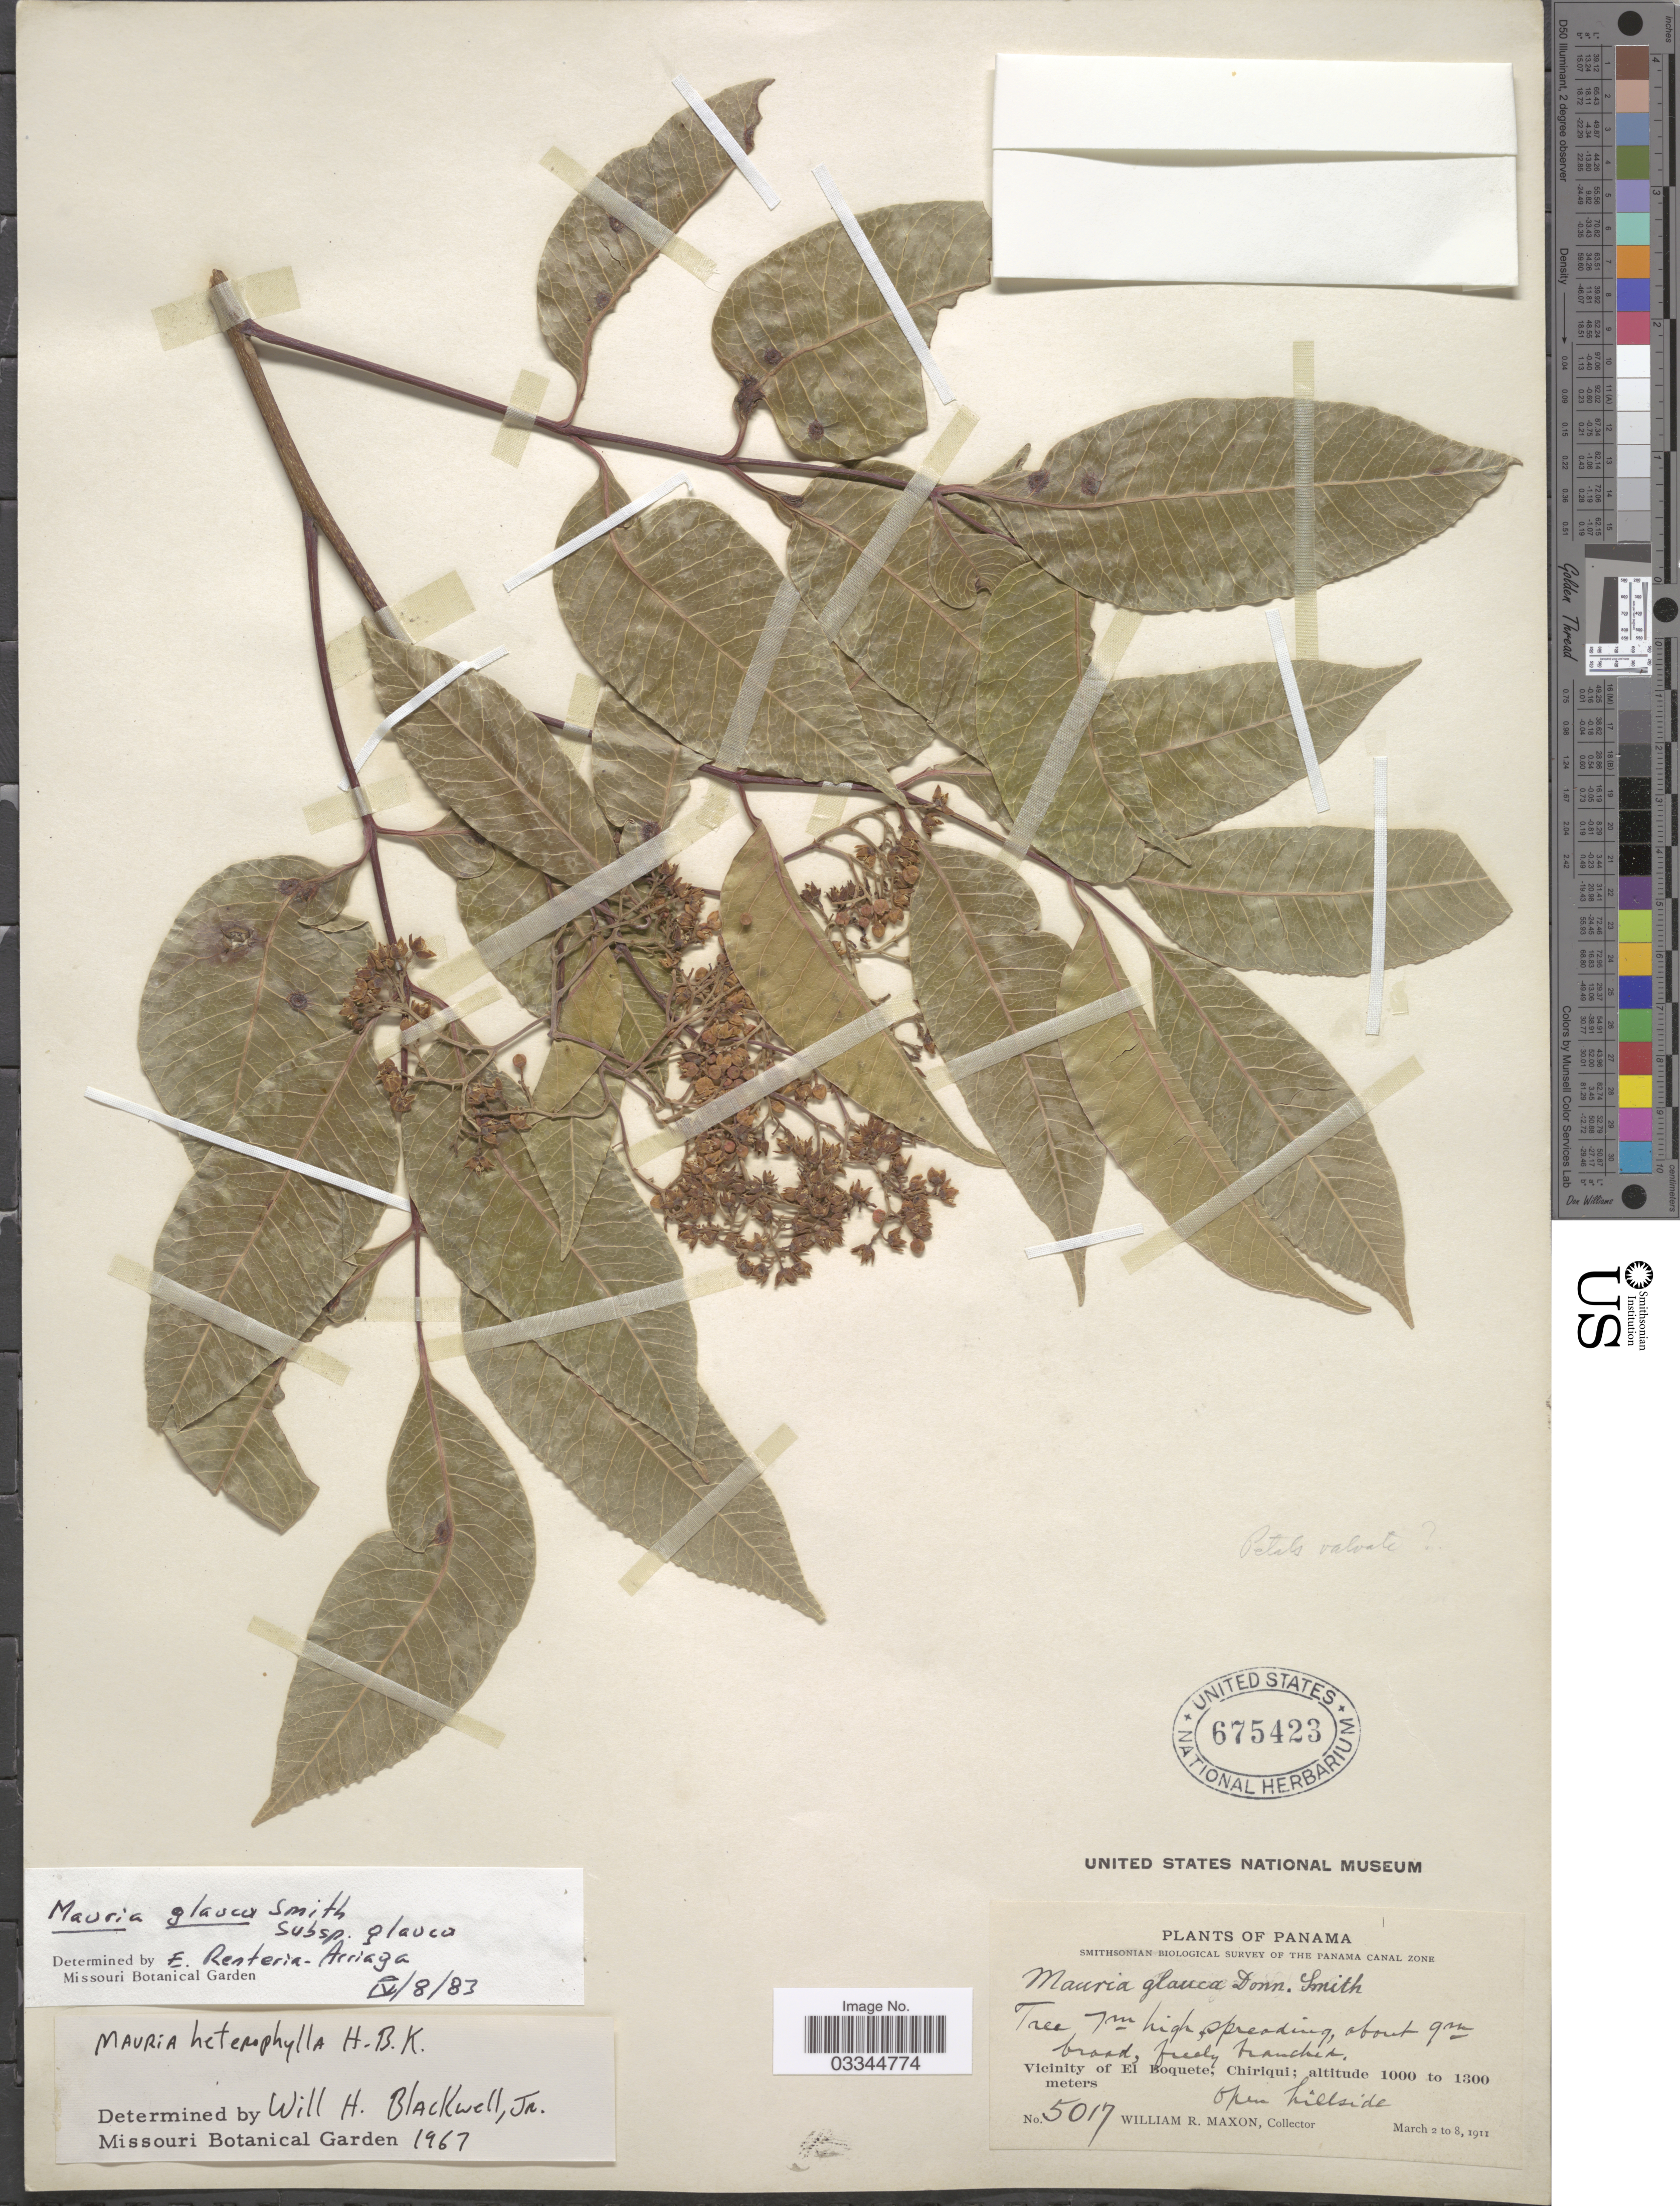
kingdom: Plantae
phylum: Tracheophyta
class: Magnoliopsida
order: Sapindales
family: Anacardiaceae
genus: Mauria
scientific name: Mauria glauca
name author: Donn. Sm.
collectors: W. R. Maxon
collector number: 5017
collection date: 1911-03-02/1911-03-08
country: Panama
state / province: Chiriqui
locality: Canal Zone, Vicinity of El Boquete.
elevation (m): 1000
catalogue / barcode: US 675423